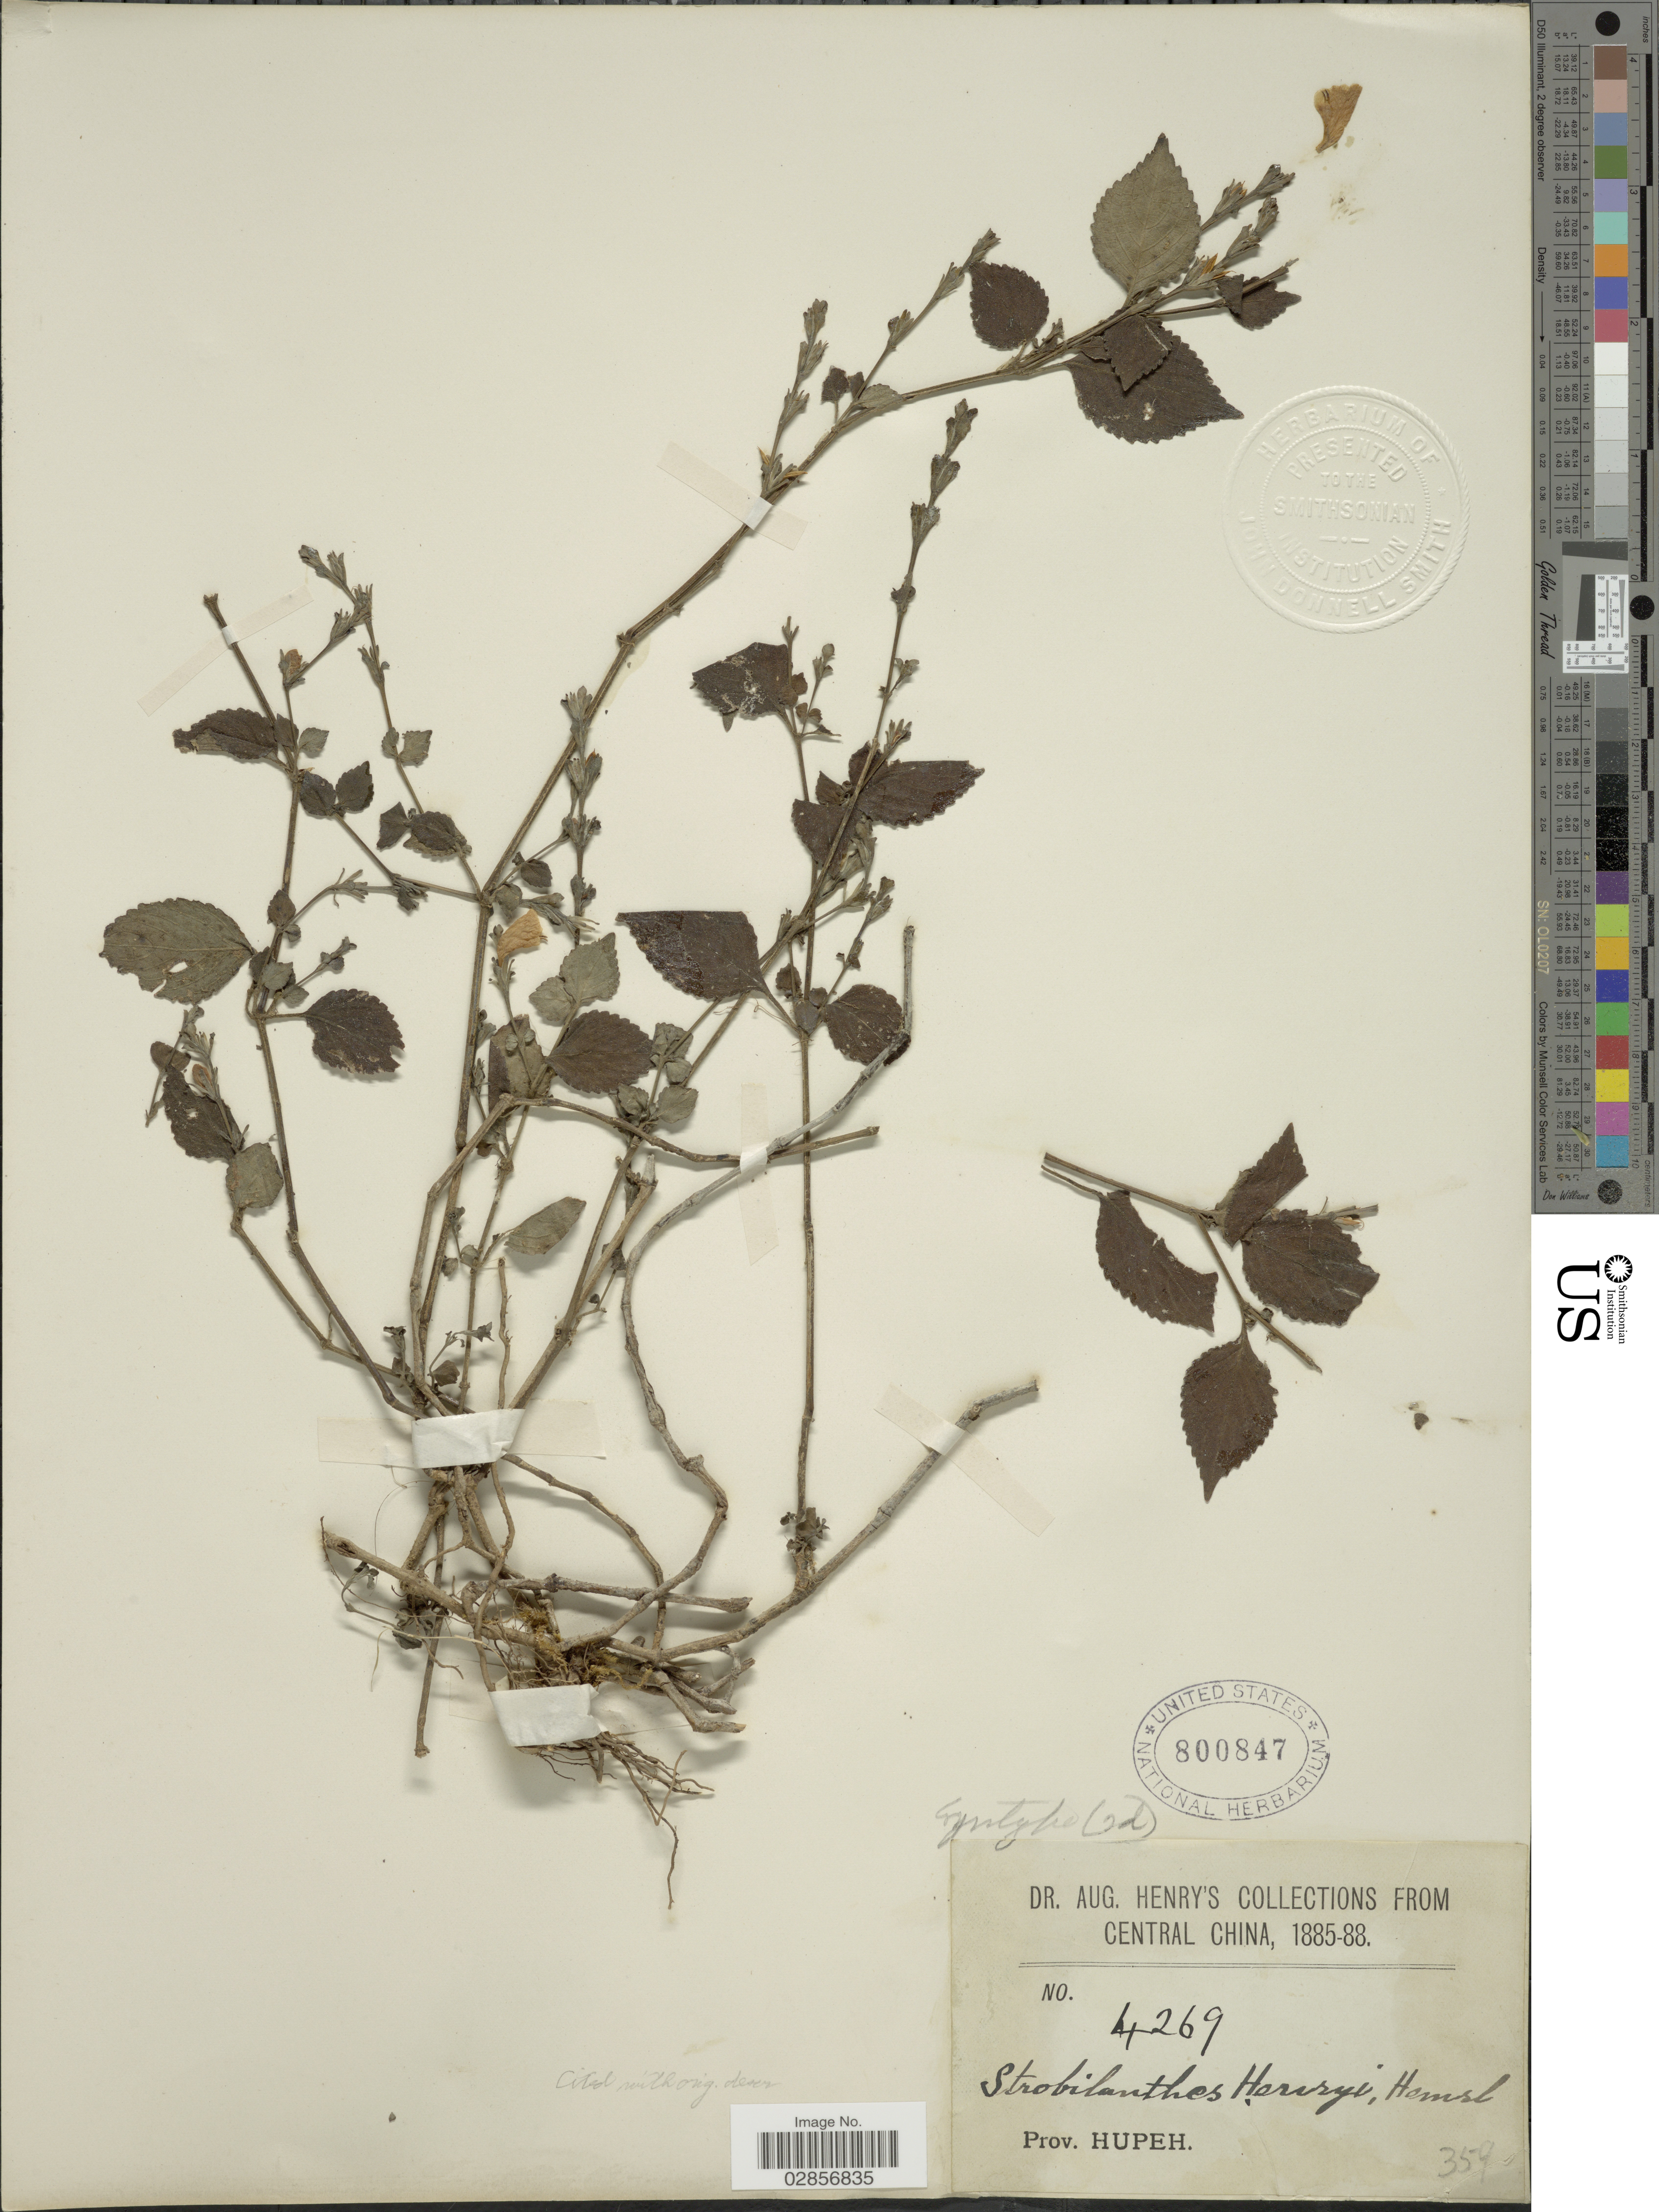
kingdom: Plantae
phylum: Tracheophyta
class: Magnoliopsida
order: Lamiales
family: Acanthaceae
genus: Paragutzlaffia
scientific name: Paragutzlaffia henryi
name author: (Hemsl.) H.B. Cui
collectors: A. Henry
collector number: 4269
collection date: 1885/1888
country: China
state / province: Hubei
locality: Central China. Prov. Hupeh.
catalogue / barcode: US 800847